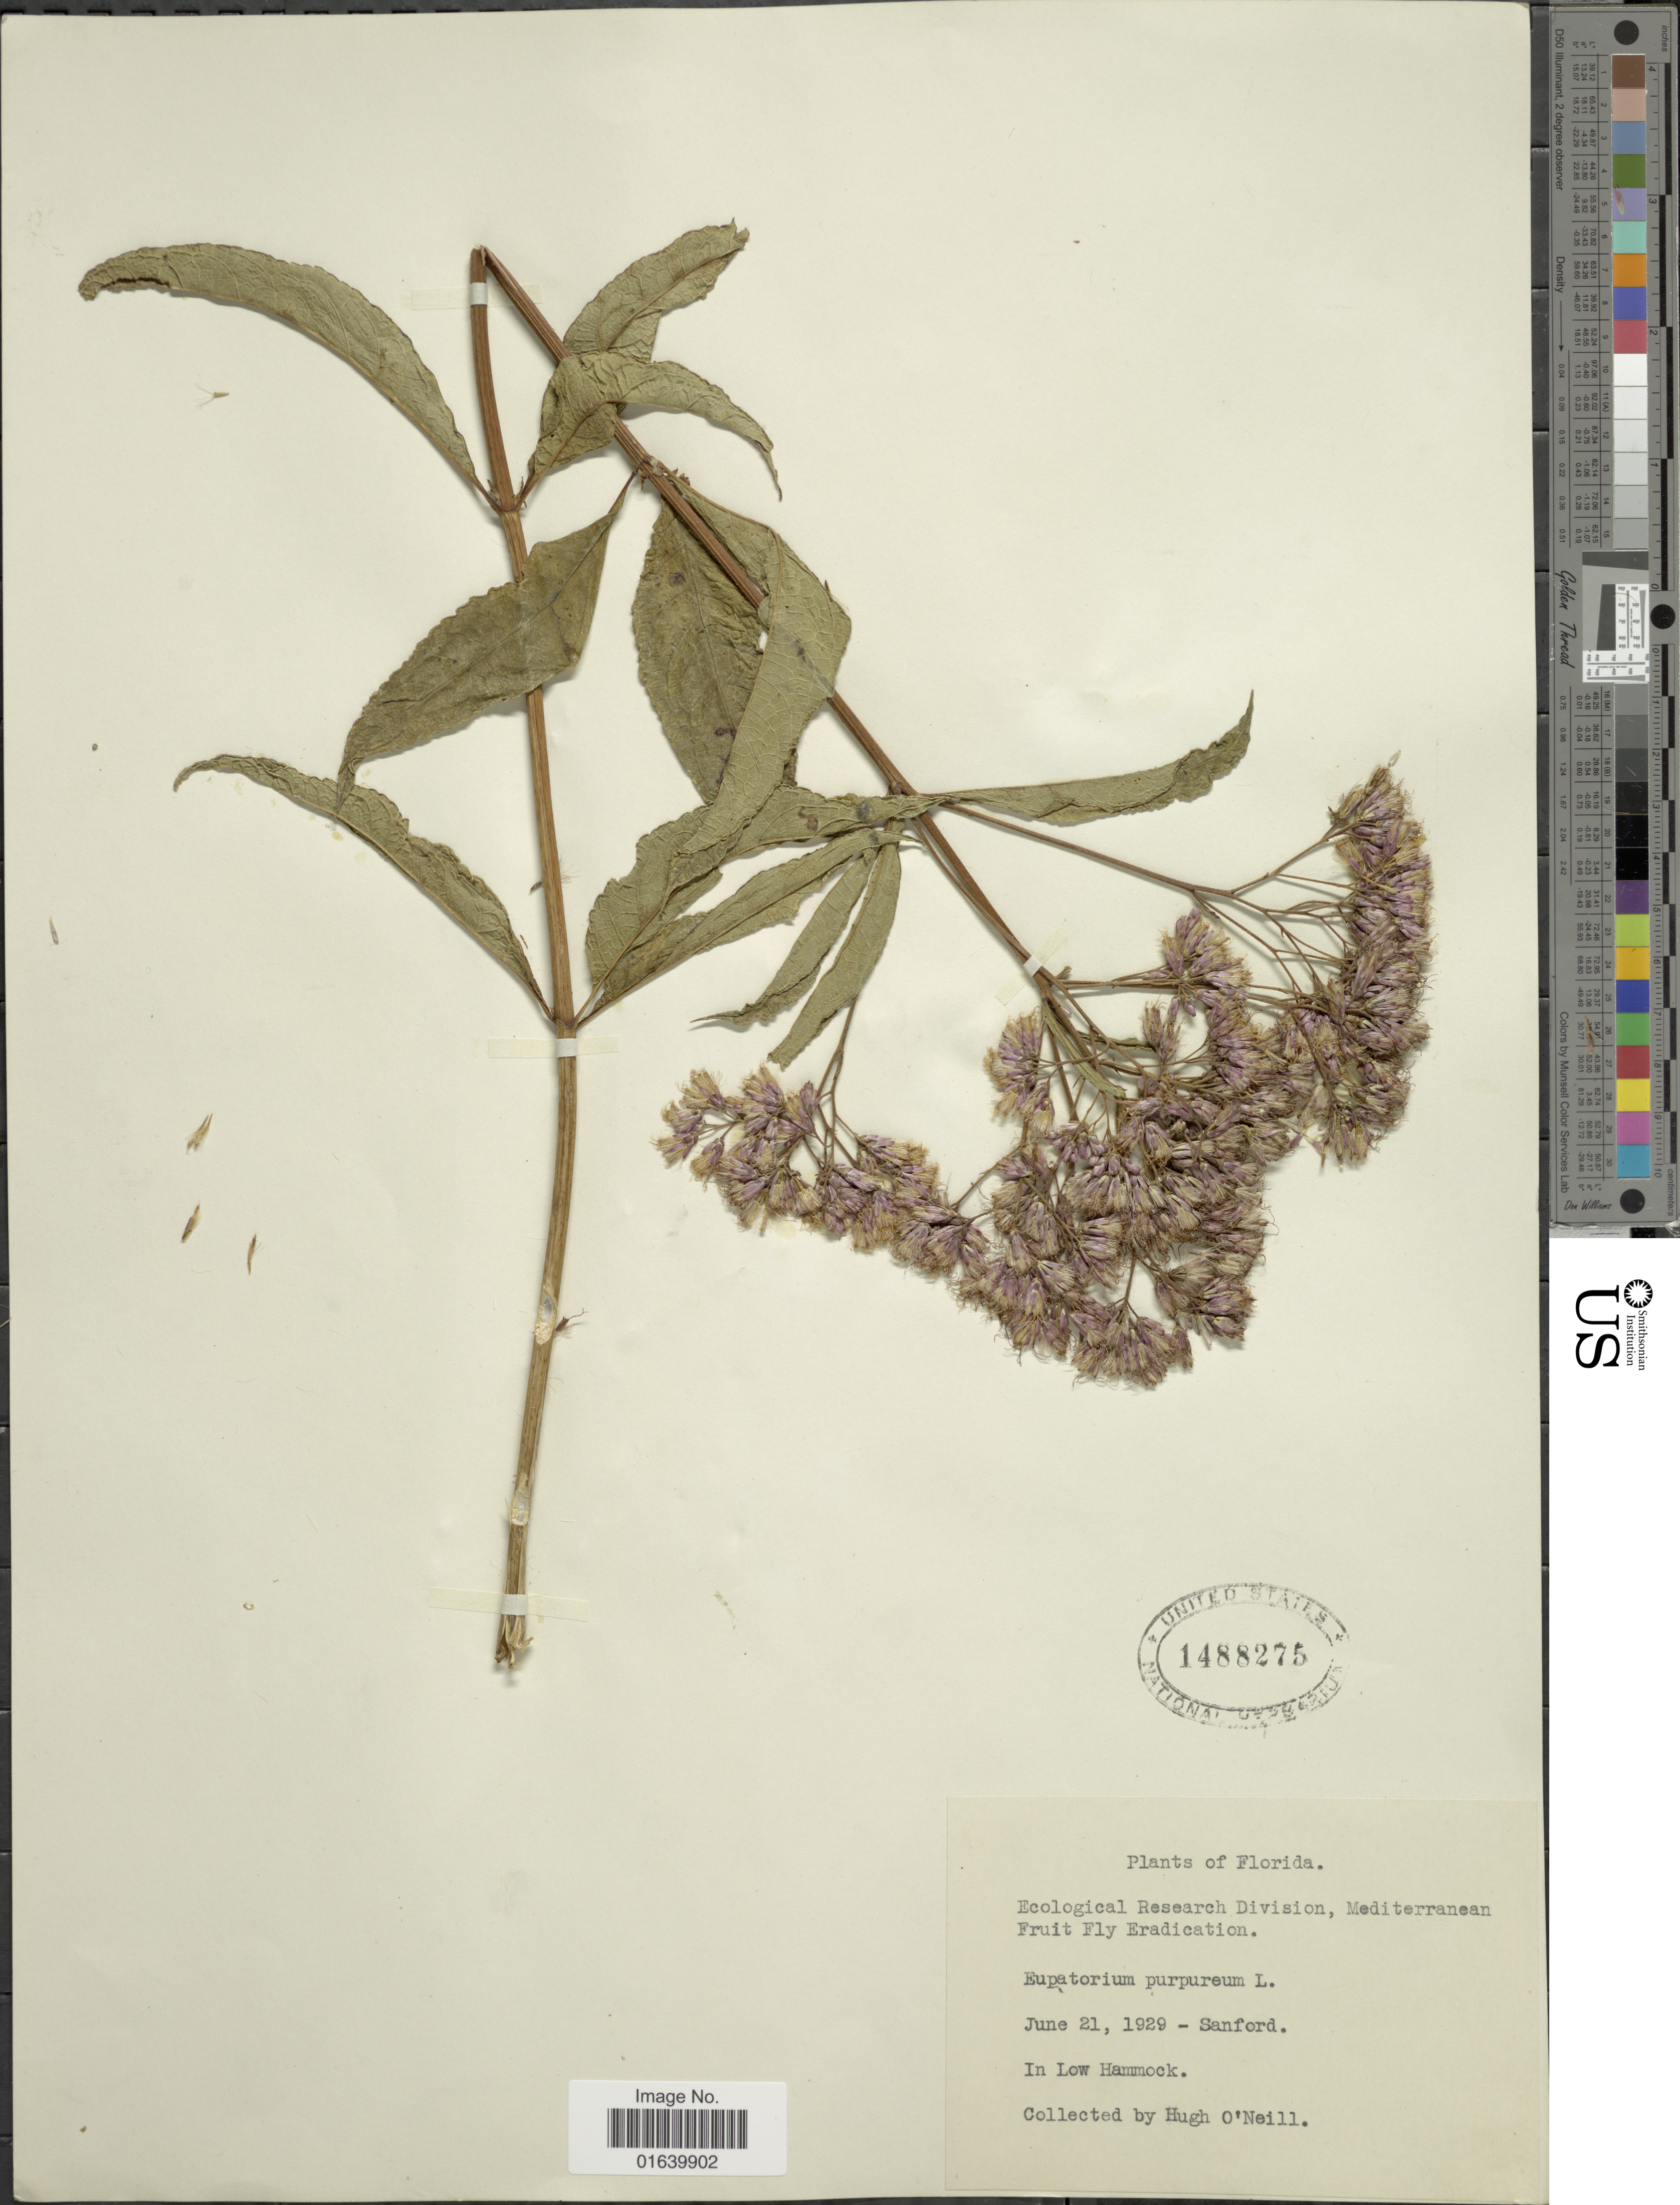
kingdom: Plantae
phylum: Tracheophyta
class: Magnoliopsida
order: Asterales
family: Asteraceae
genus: Eupatorium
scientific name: Eupatorium purpureum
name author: (L.) E.E. Lamont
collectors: H. T. O' Neill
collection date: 1929-06-21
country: United States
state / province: Florida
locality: Florida, in low Hammock. Sanford.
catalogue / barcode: US 1488275